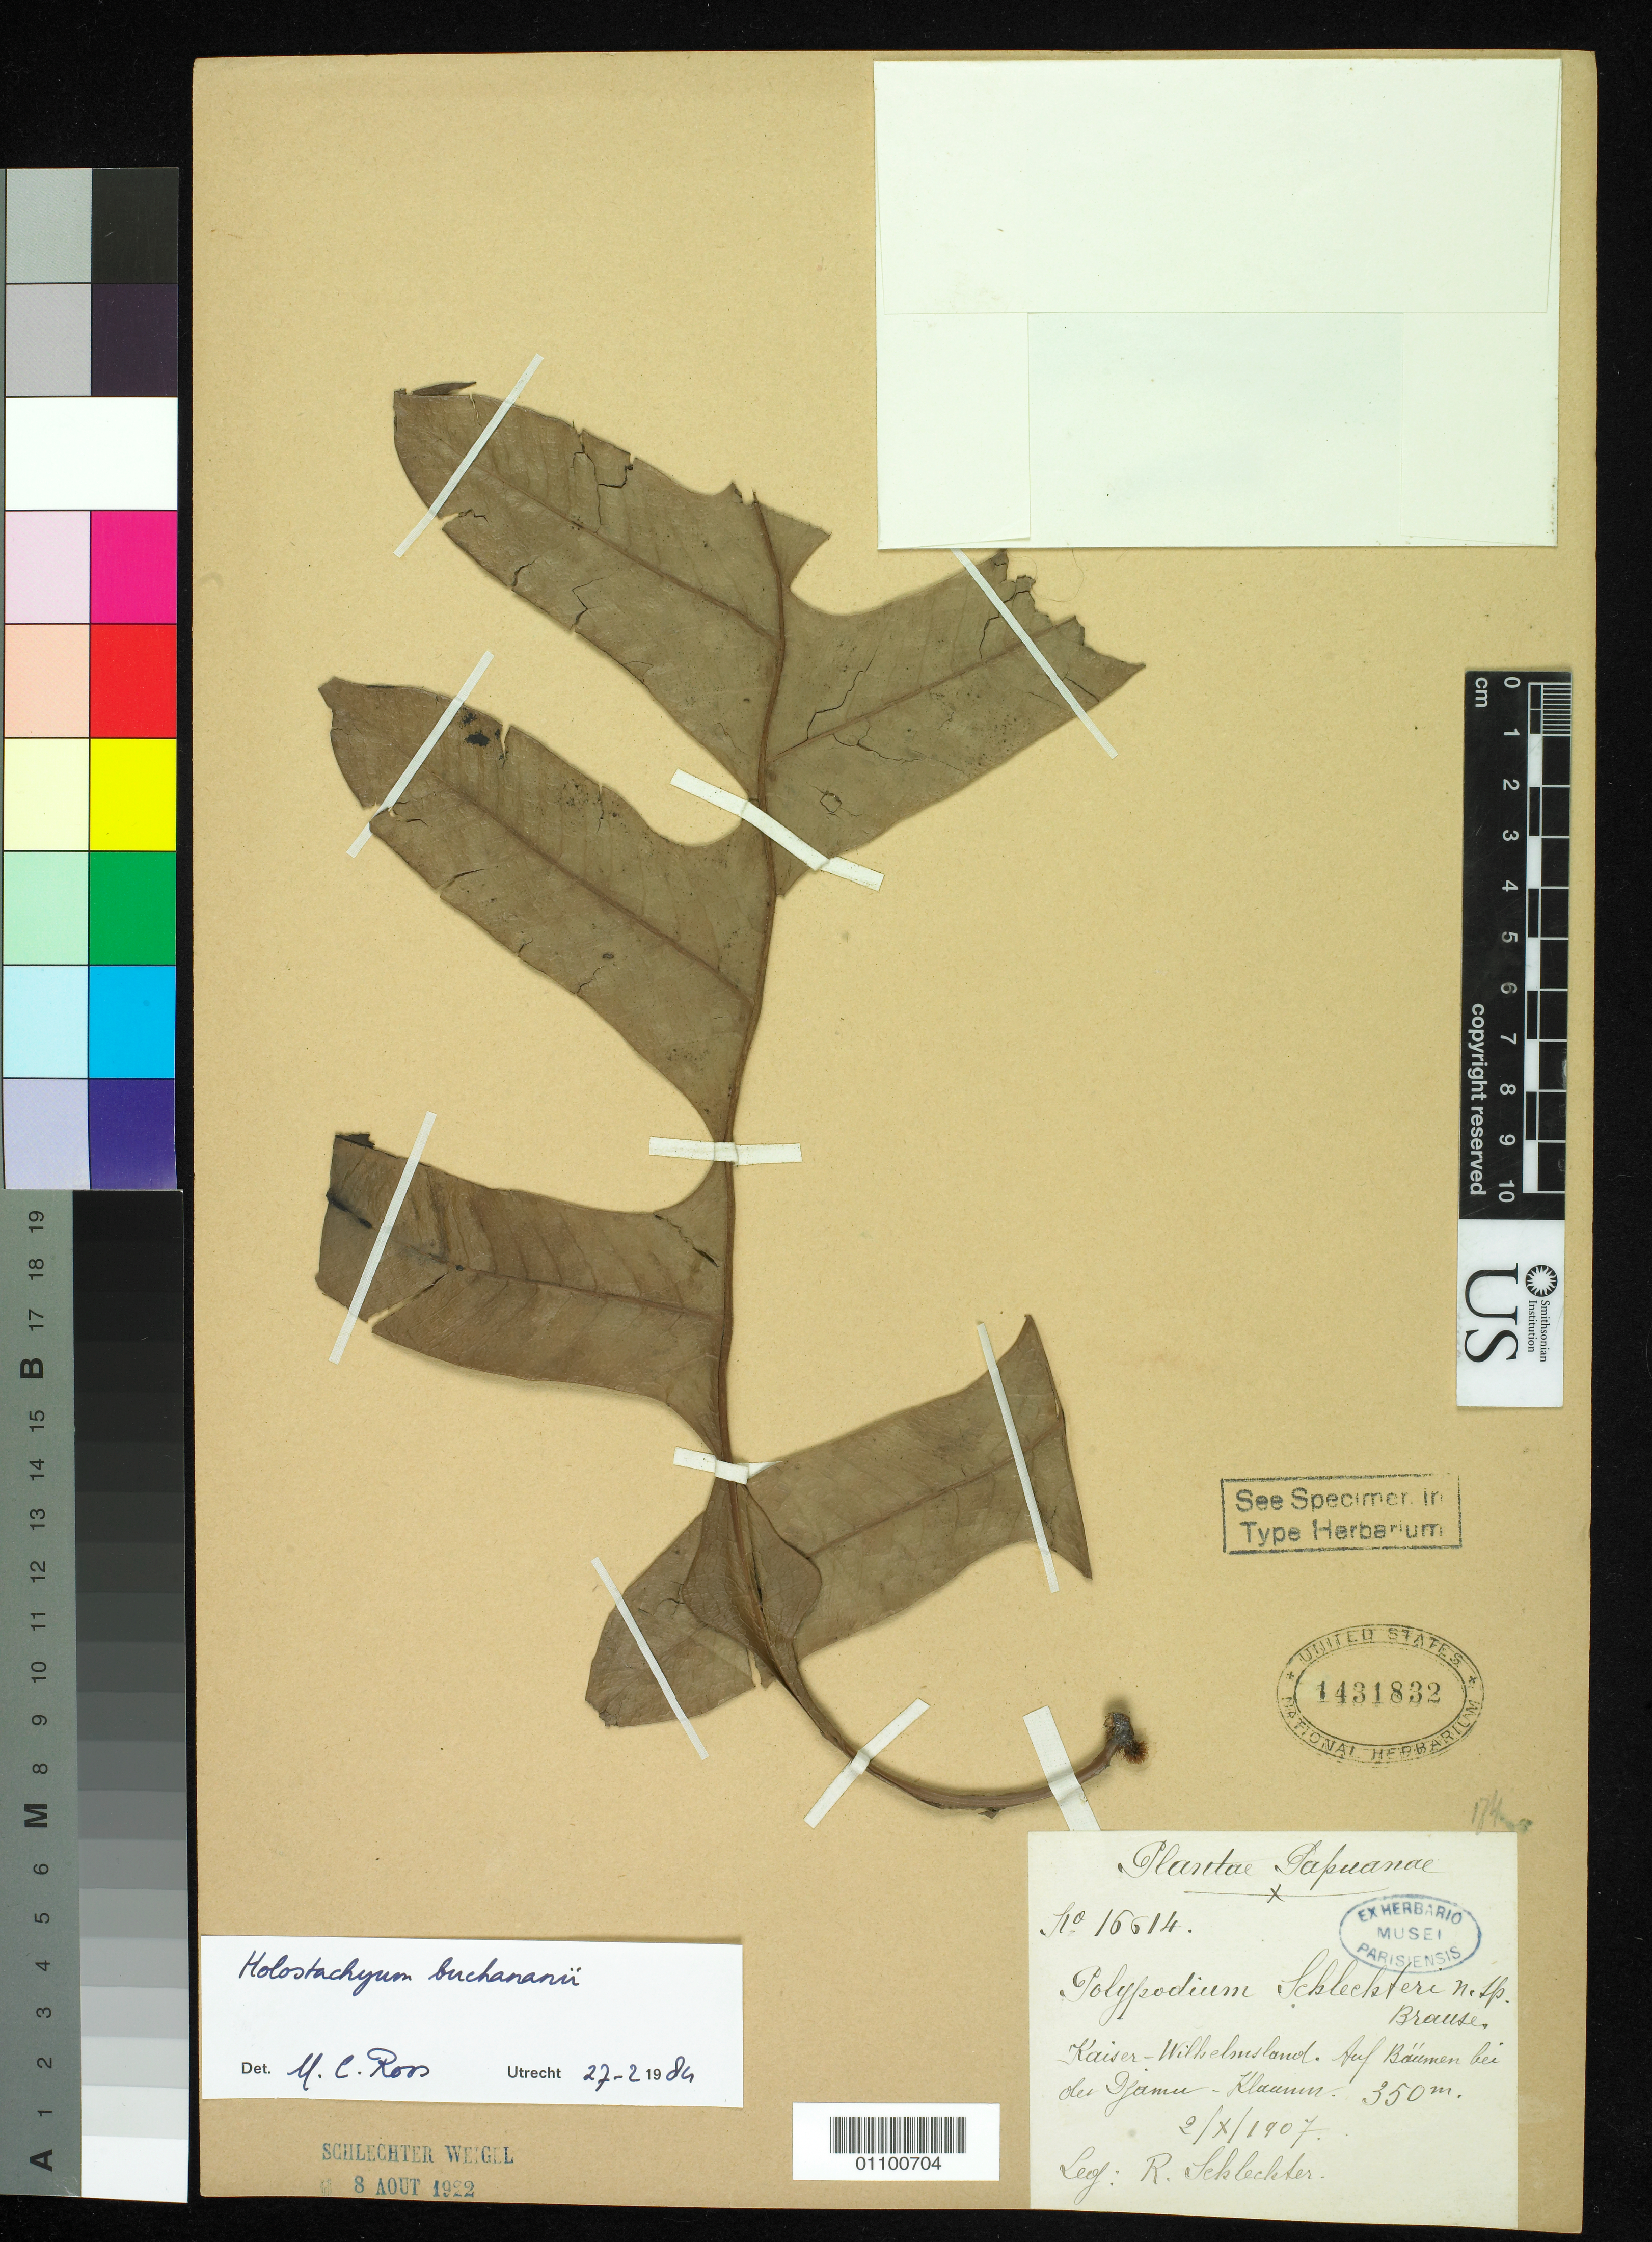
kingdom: Plantae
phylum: Tracheophyta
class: Polypodiopsida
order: Polypodiales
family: Polypodiaceae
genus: Polypodium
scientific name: Polypodium schlechteri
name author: Brause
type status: Type Material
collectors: F. R. R. Schlechter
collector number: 16614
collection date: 1907-10-02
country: Papua New Guinea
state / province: Morobe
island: New Guinea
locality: Kaiser-Wilhelmsland, auf Baumen Bei der Djamu-Klamm.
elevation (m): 350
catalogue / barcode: US 1431832